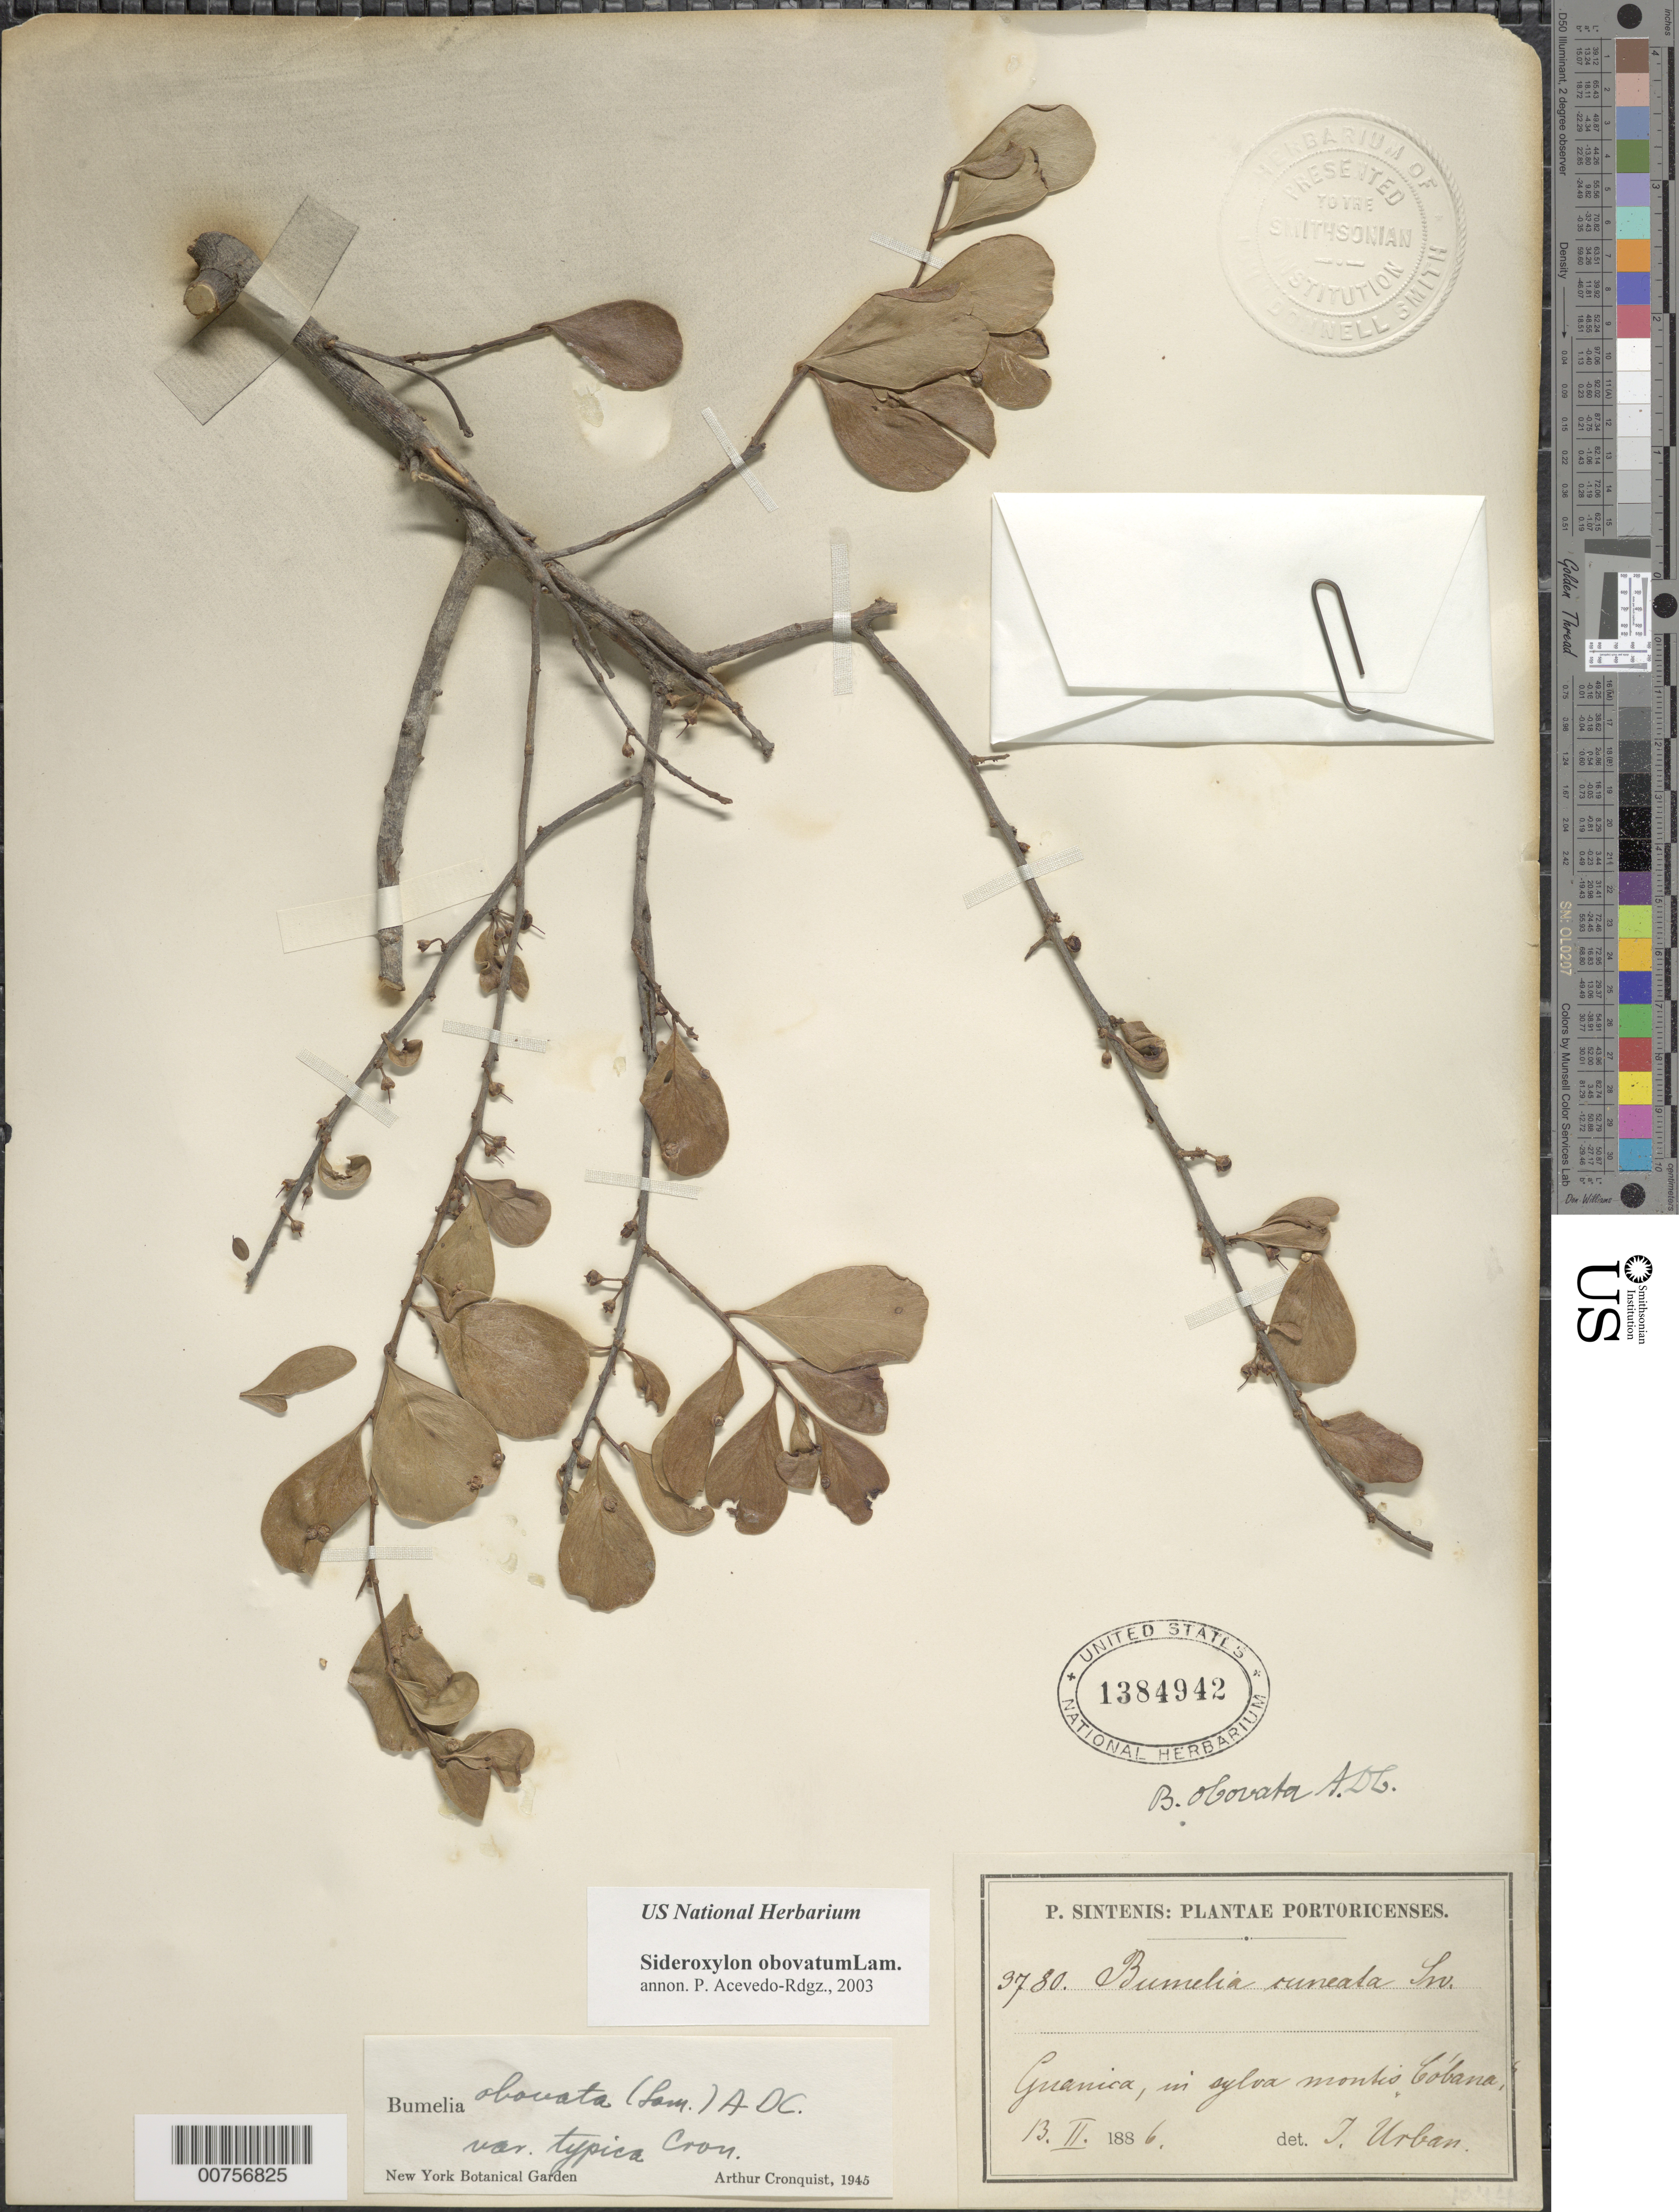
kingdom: Plantae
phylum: Tracheophyta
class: Magnoliopsida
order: Ericales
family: Sapotaceae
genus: Sideroxylon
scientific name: Sideroxylon obovatum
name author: Lam.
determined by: Acevedo-Rodríguez, P., (BOT), Smithsonian Institution - National Museum of Natural History (UNITED STATES)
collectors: P. Sintenis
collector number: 3780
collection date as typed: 13 Feb 1886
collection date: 1886-02-13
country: Puerto Rico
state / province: Guánica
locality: Guanica, in sylva montis Cóbana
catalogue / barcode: US 1384942